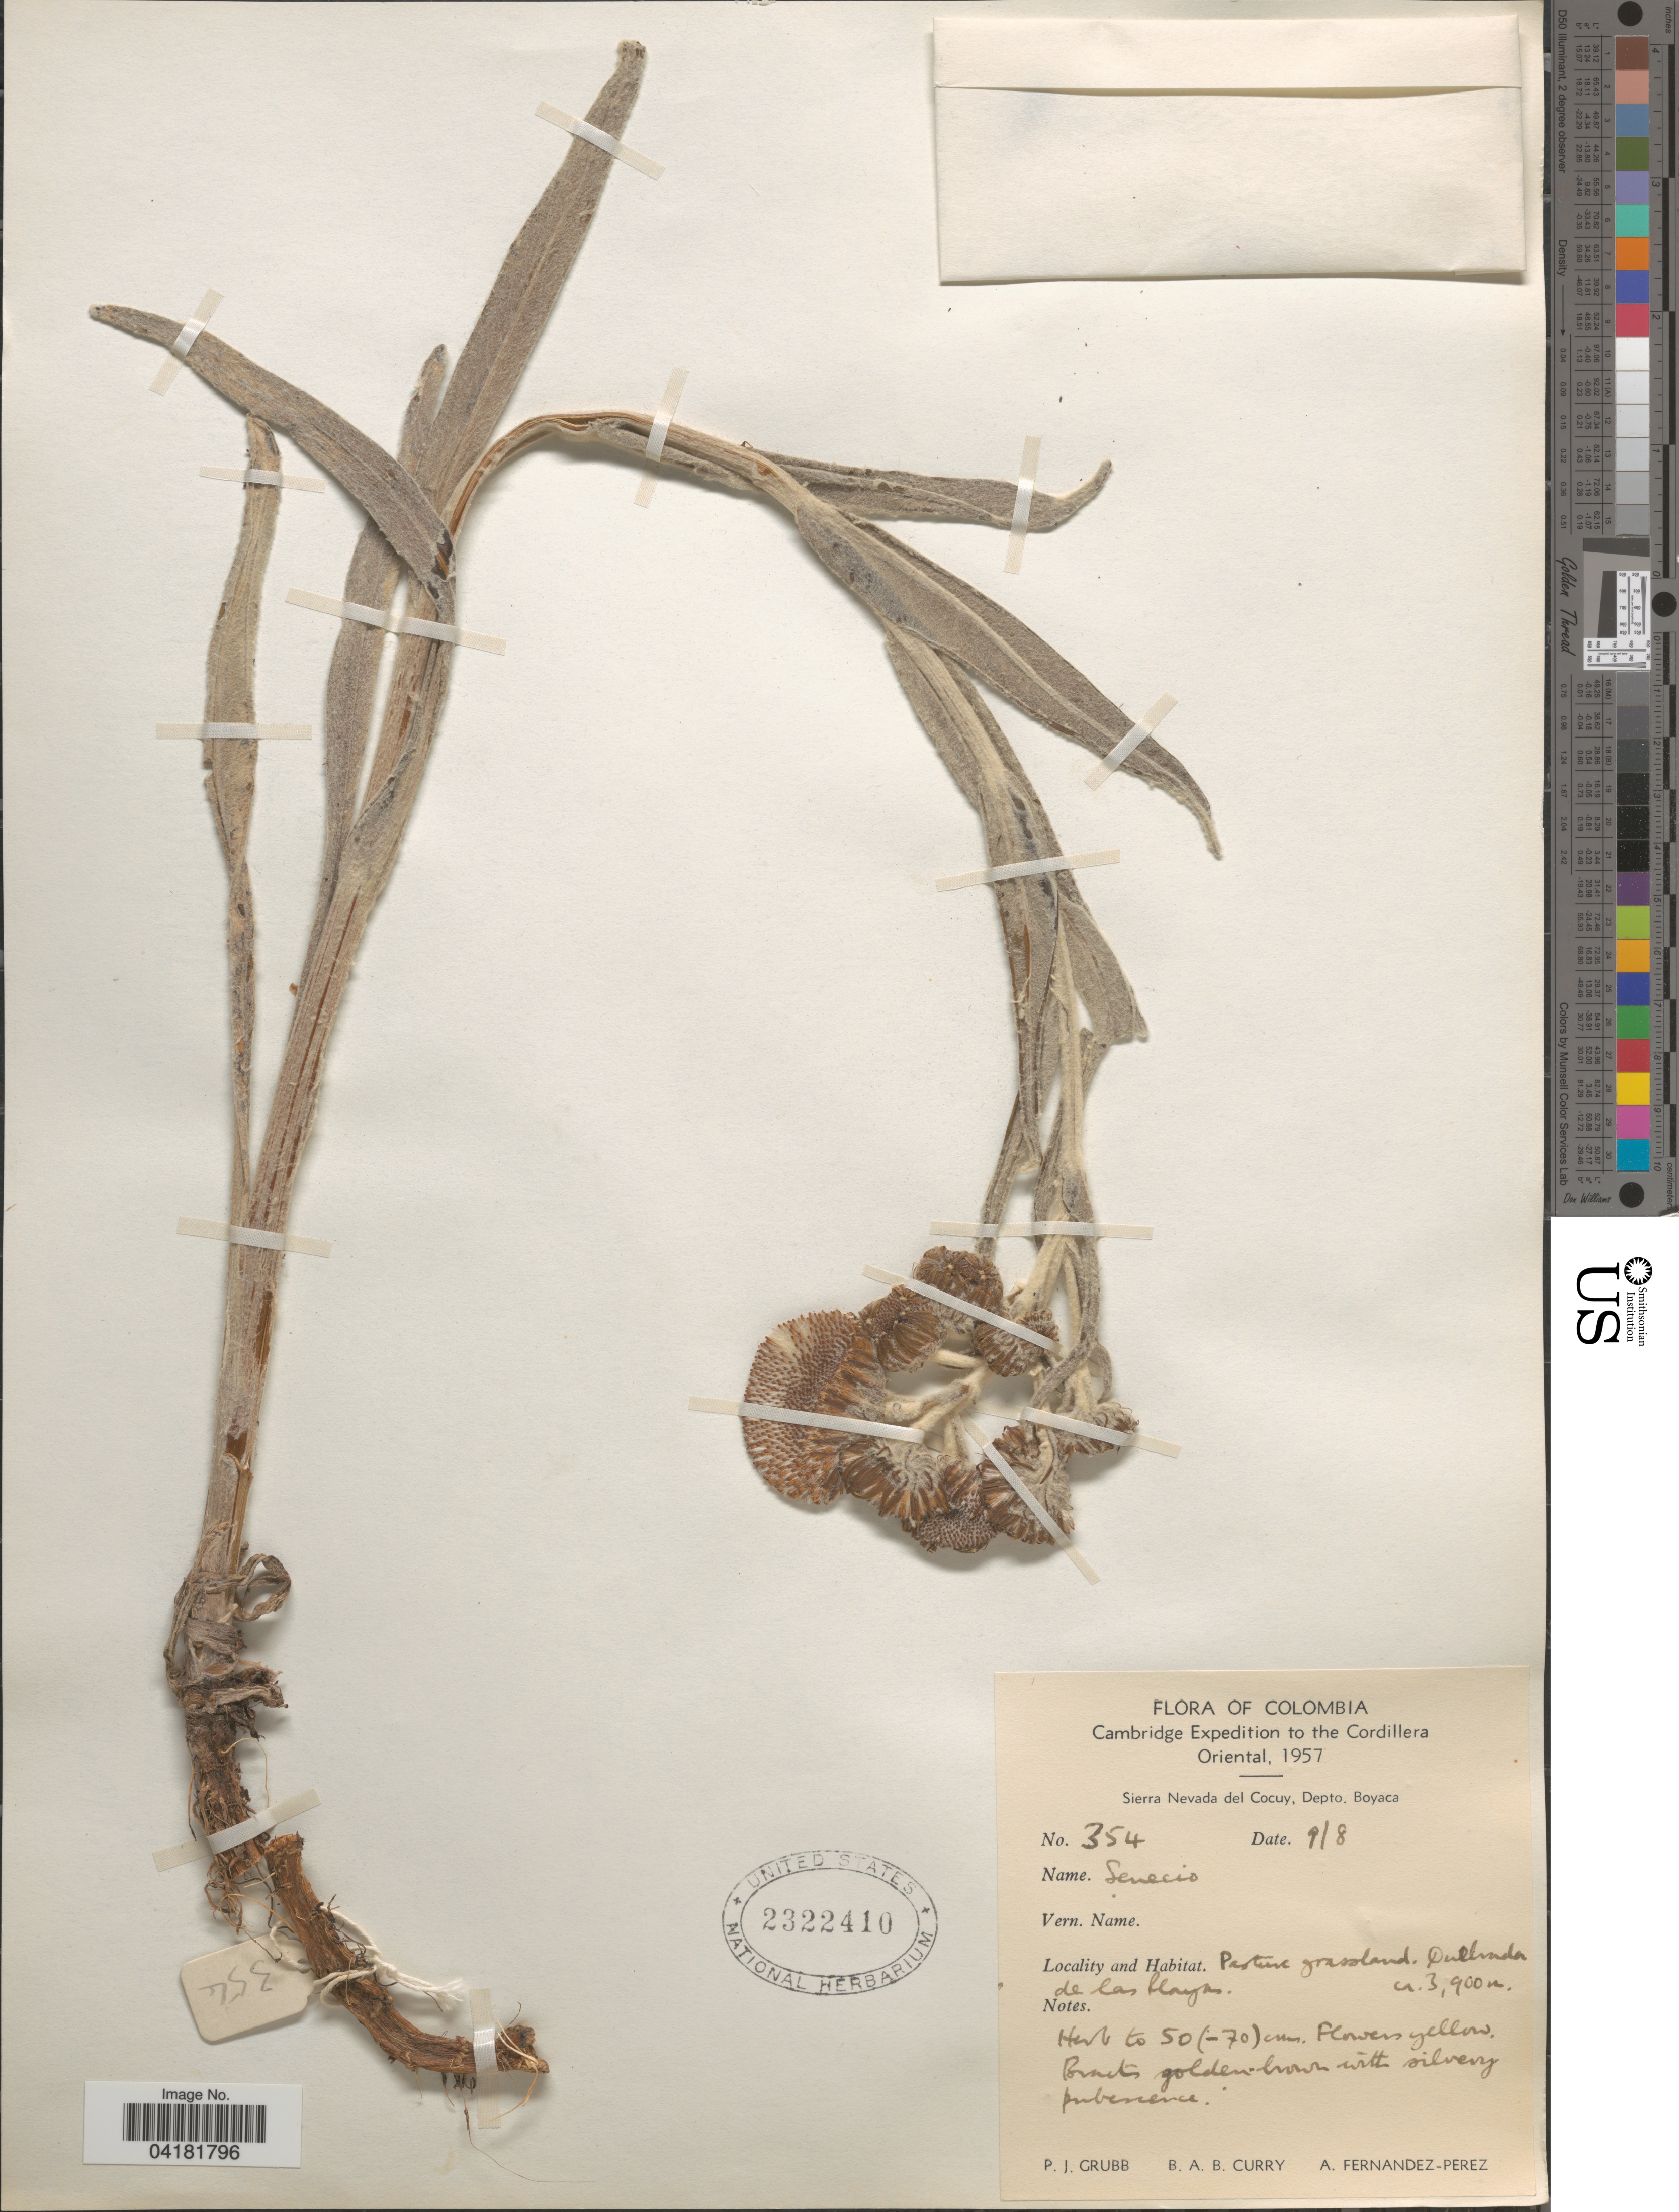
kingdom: Plantae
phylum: Tracheophyta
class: Magnoliopsida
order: Asterales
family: Asteraceae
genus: Senecio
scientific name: Senecio sp.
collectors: P. J. Grubb, B. A. B. Curry & A. Fernández-Pérez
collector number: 354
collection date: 1957-08-09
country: Colombia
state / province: Boyacá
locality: Cambridge Expedition to the Cordillera Oriental, 1957. Sierra Nevada del Cocuy, Depto. Boyaca. Dullinda [interpreted] de las Playas [interpreted].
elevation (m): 3900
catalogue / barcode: US 2322410